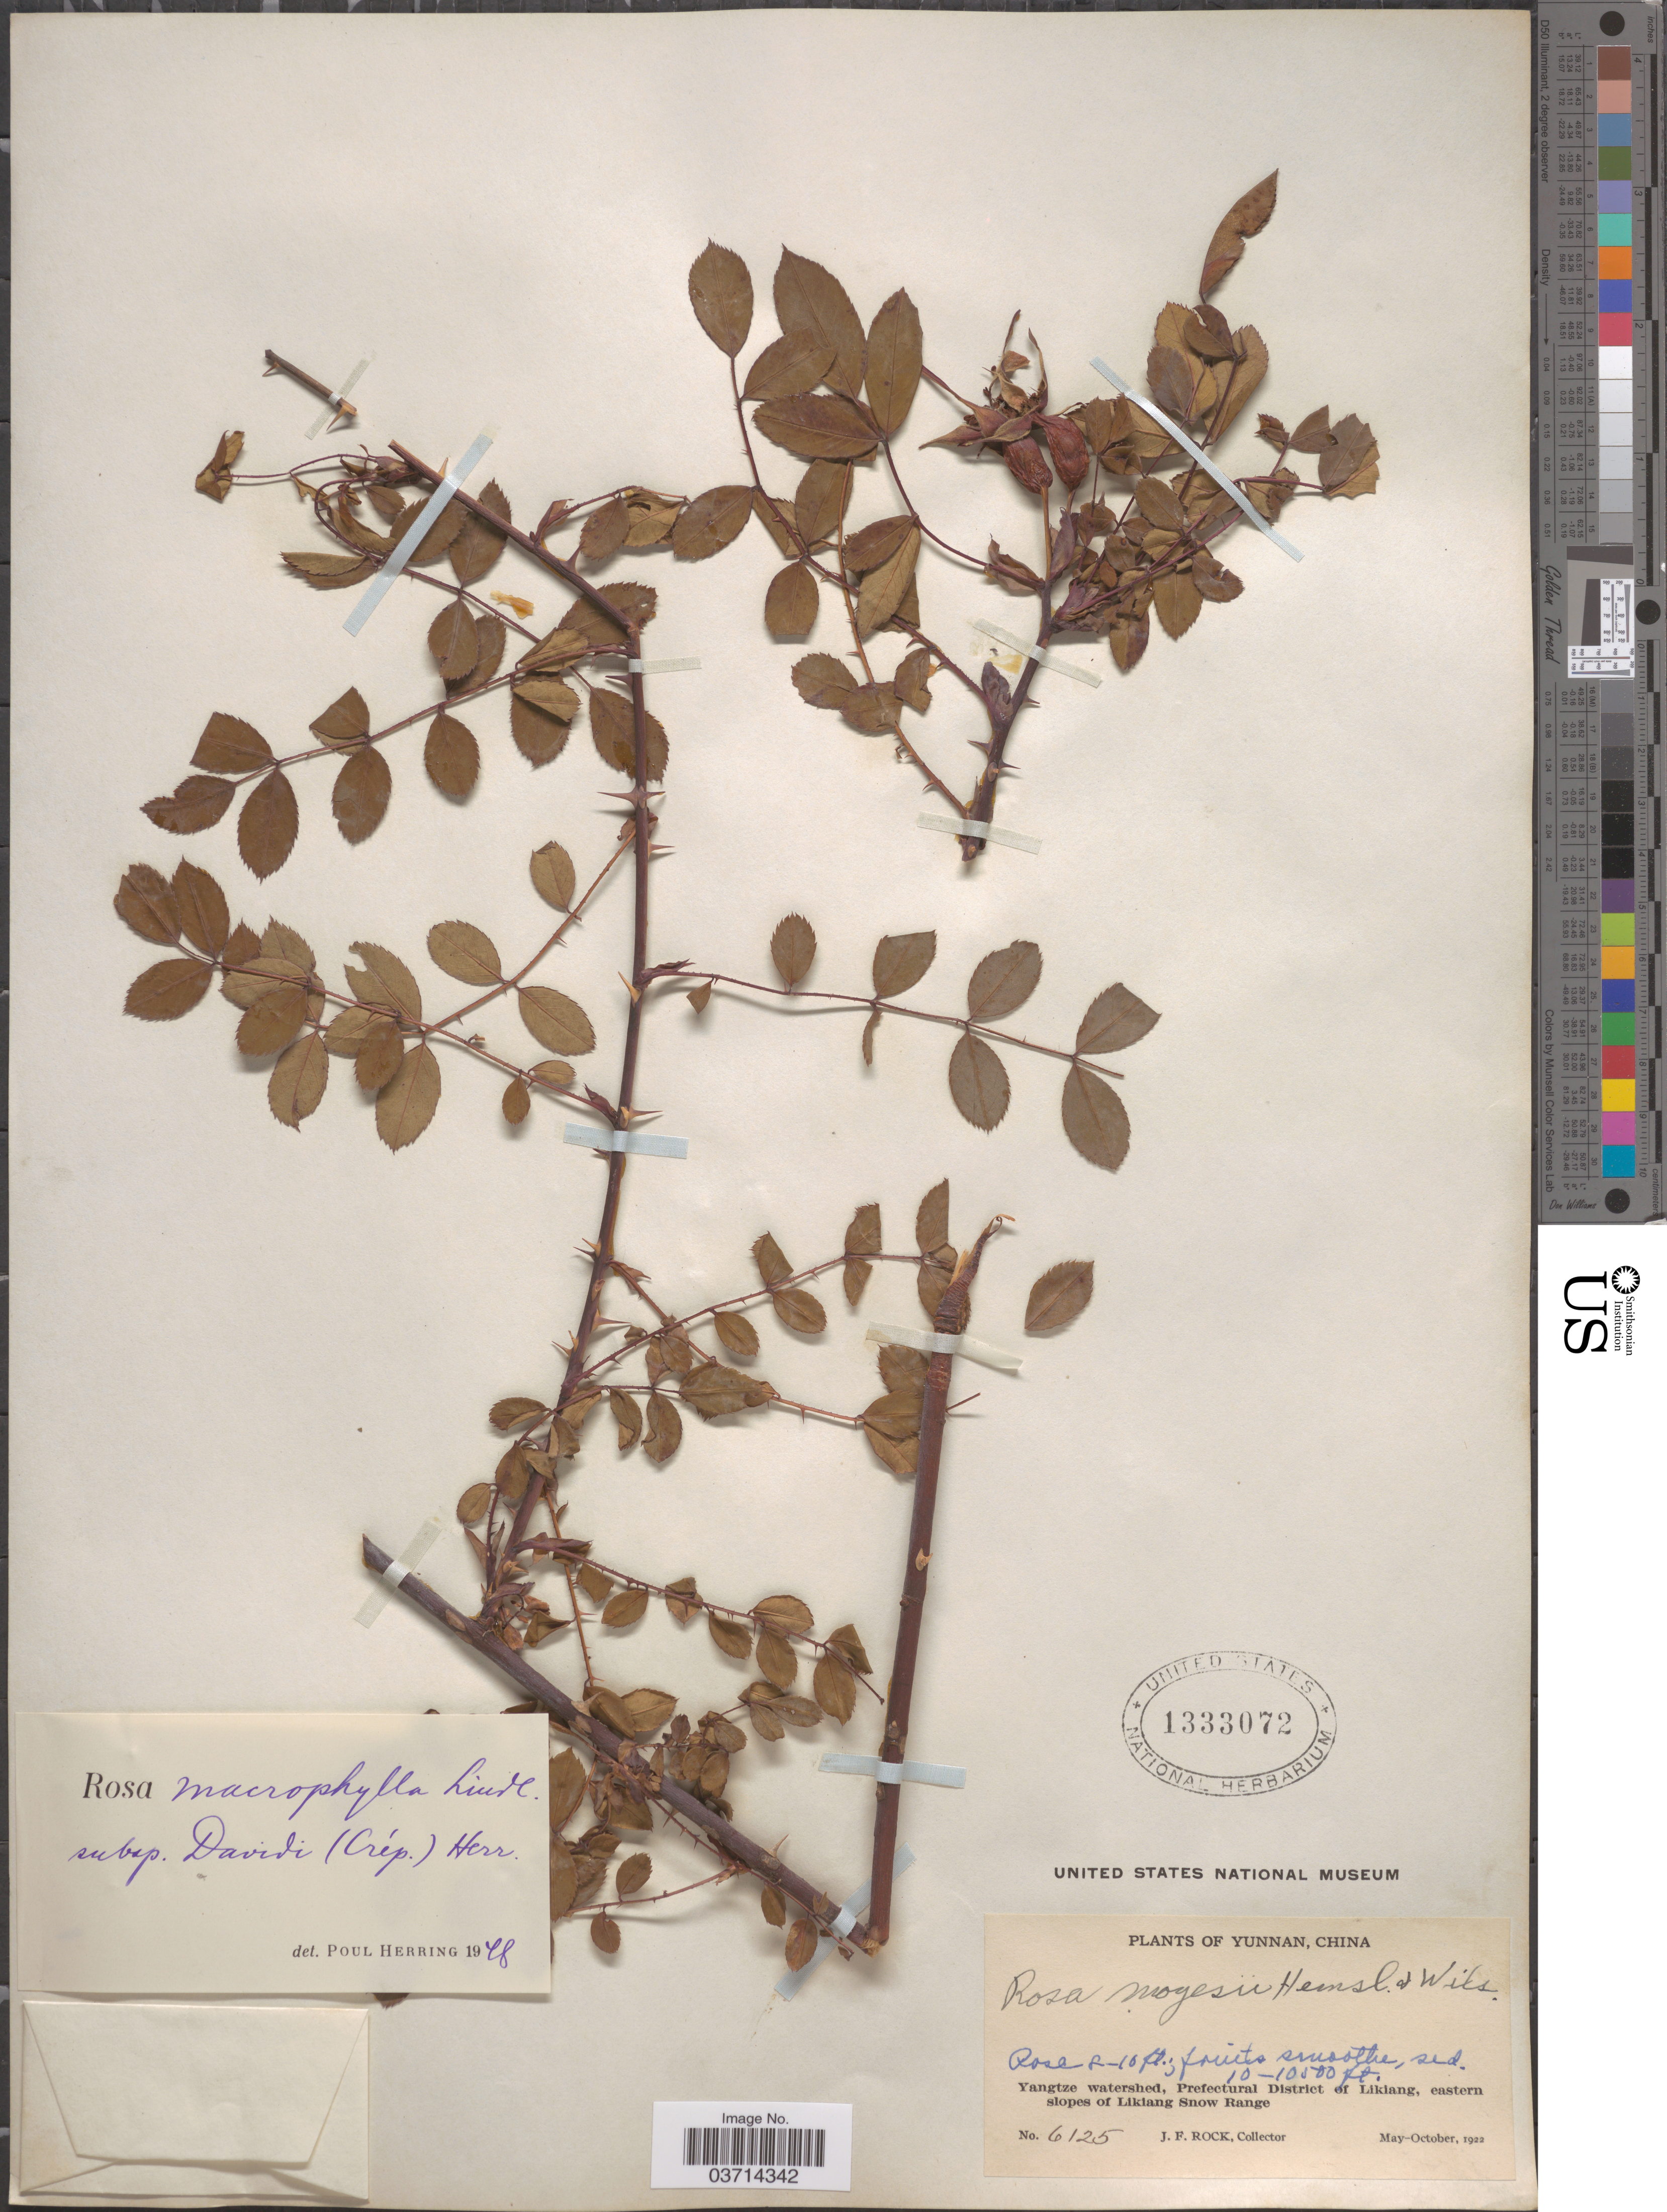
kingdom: Plantae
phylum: Tracheophyta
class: Magnoliopsida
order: Rosales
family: Rosaceae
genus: Rosa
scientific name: Rosa davidi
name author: Crép.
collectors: J. Rock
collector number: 6125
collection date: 1922-05/1922-10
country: China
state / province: Yunnan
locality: Yangtze watershed, Prefectural District of Likiang, eastern slopes of Likiang Snow Range.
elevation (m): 3048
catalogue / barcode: US 1333072